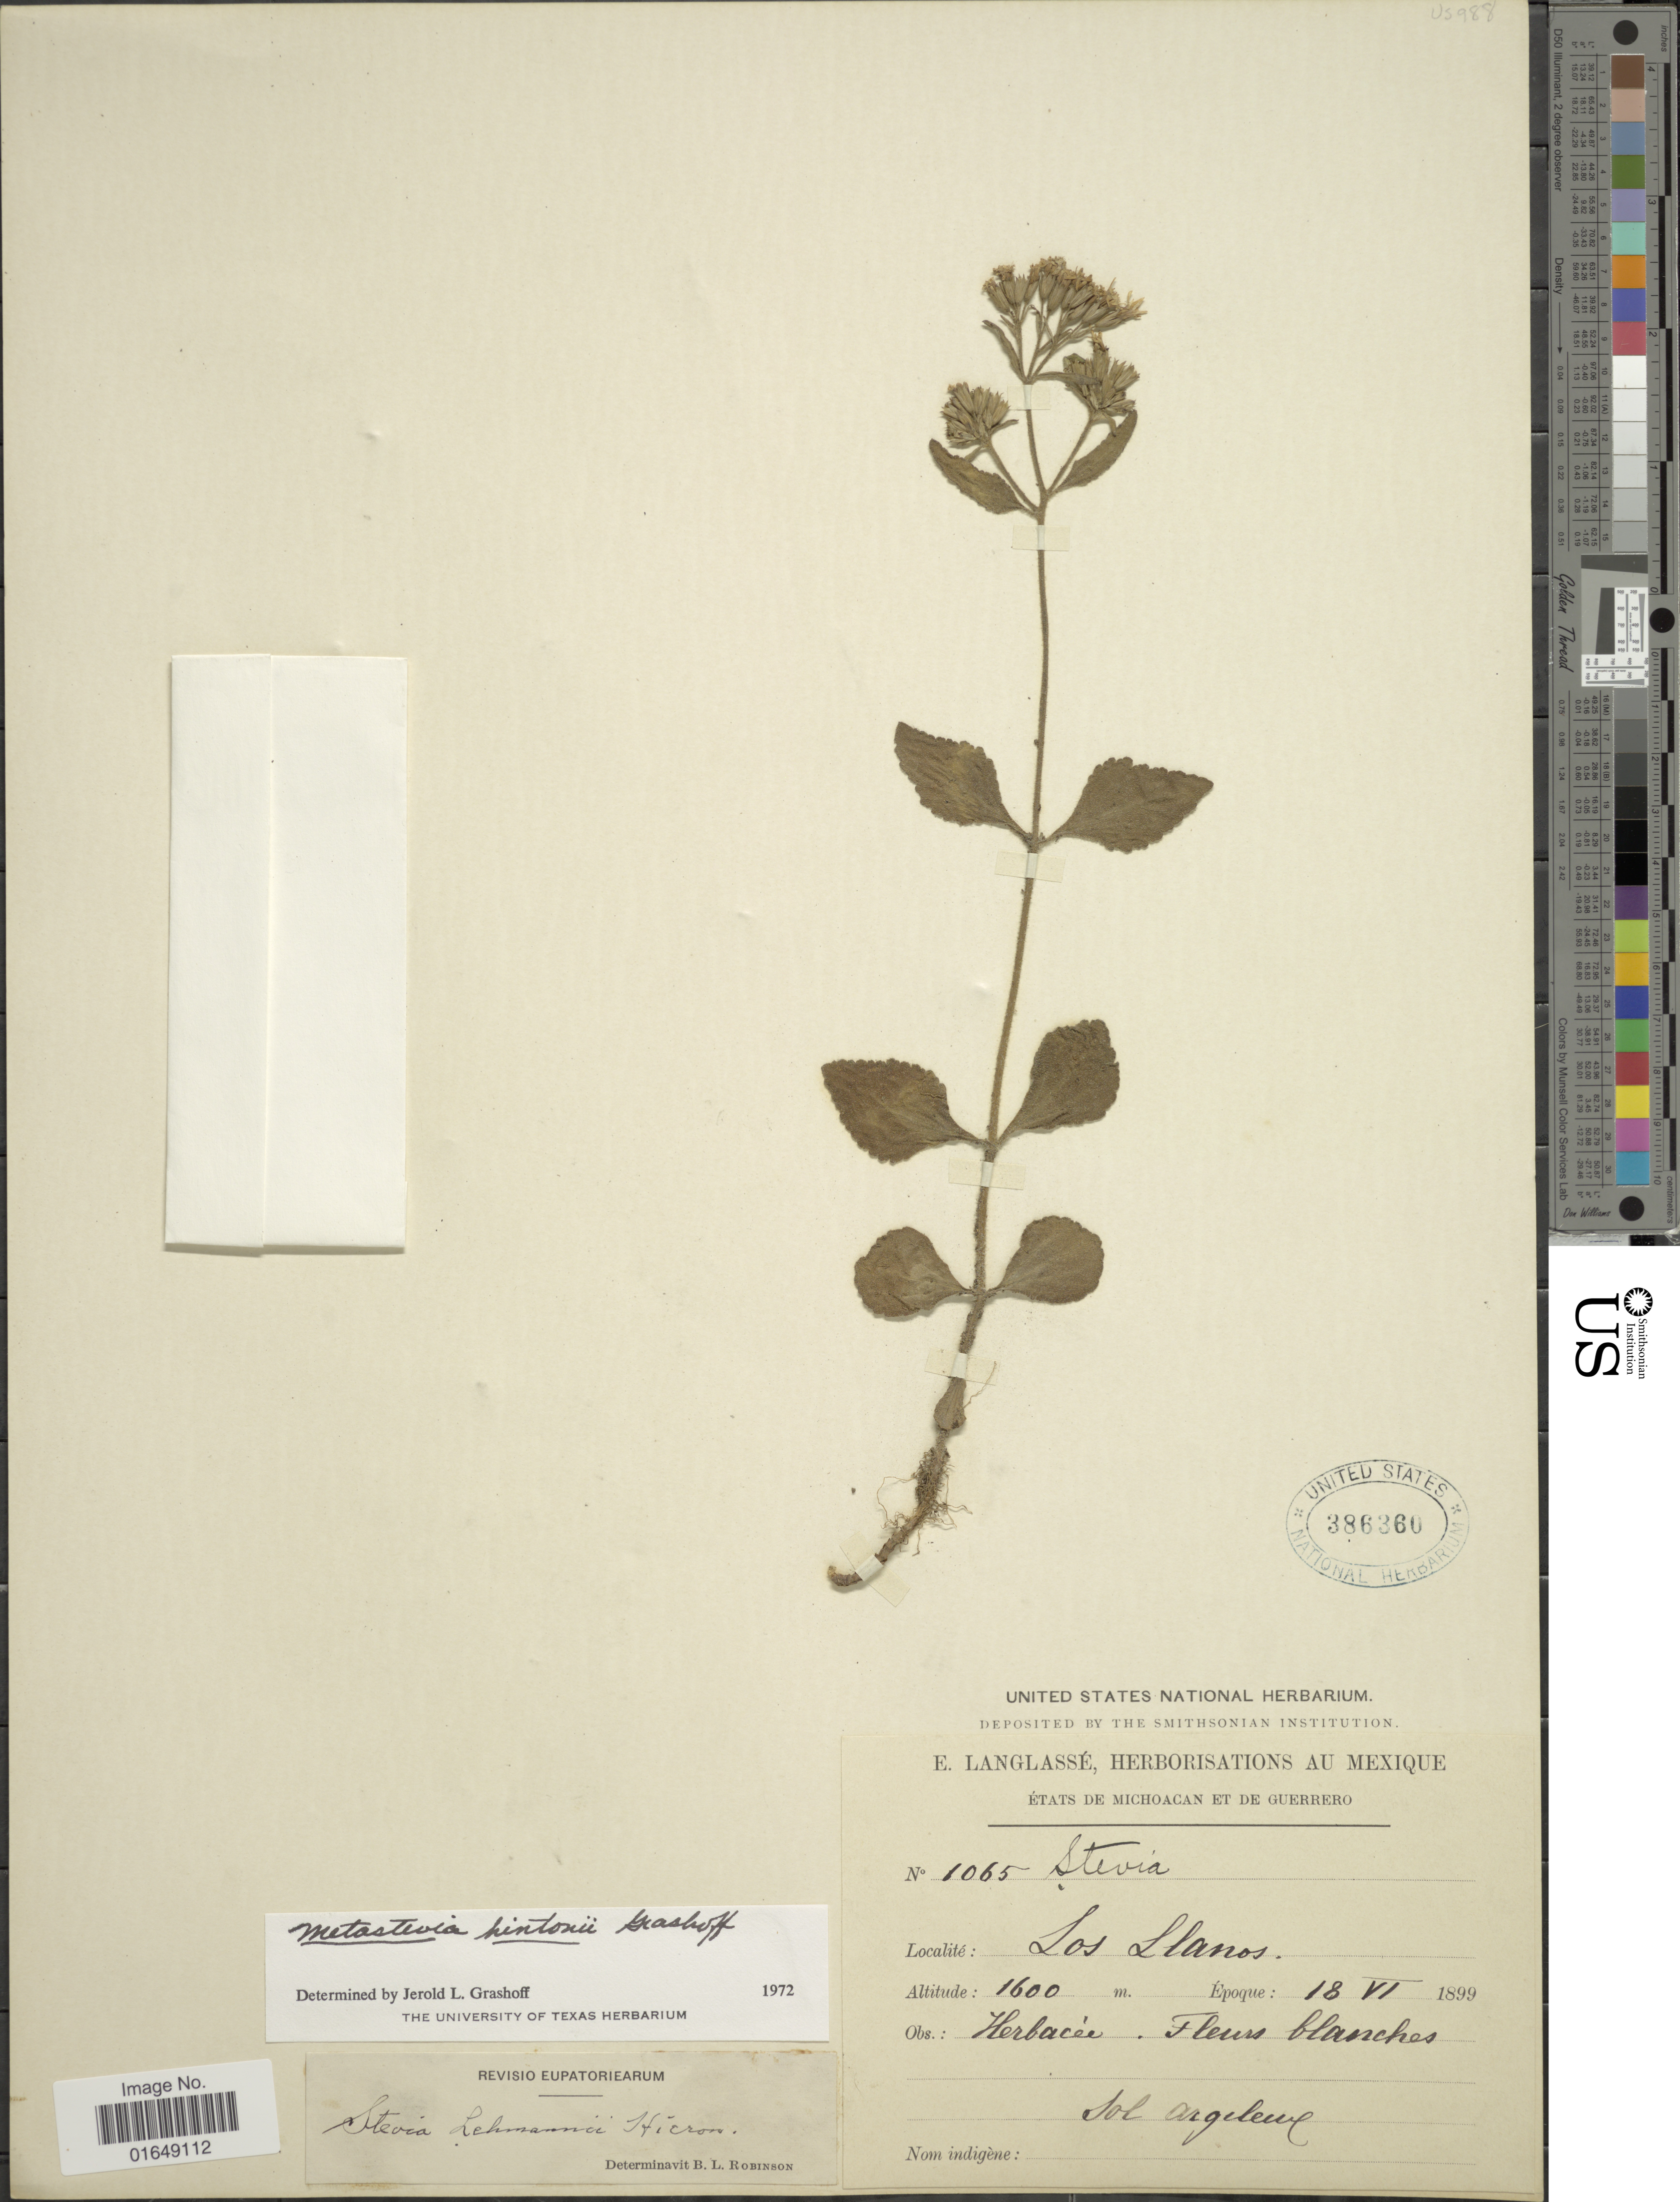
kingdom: Plantae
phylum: Tracheophyta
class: Magnoliopsida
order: Asterales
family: Asteraceae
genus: Metastevia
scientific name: Metastevia hintonii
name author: Grashoff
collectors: E. Langlassé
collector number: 1065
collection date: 1899-06-18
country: Mexico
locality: Etats de Michoacan et de Guerrero. Los Llanos.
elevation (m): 1600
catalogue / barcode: US 386360